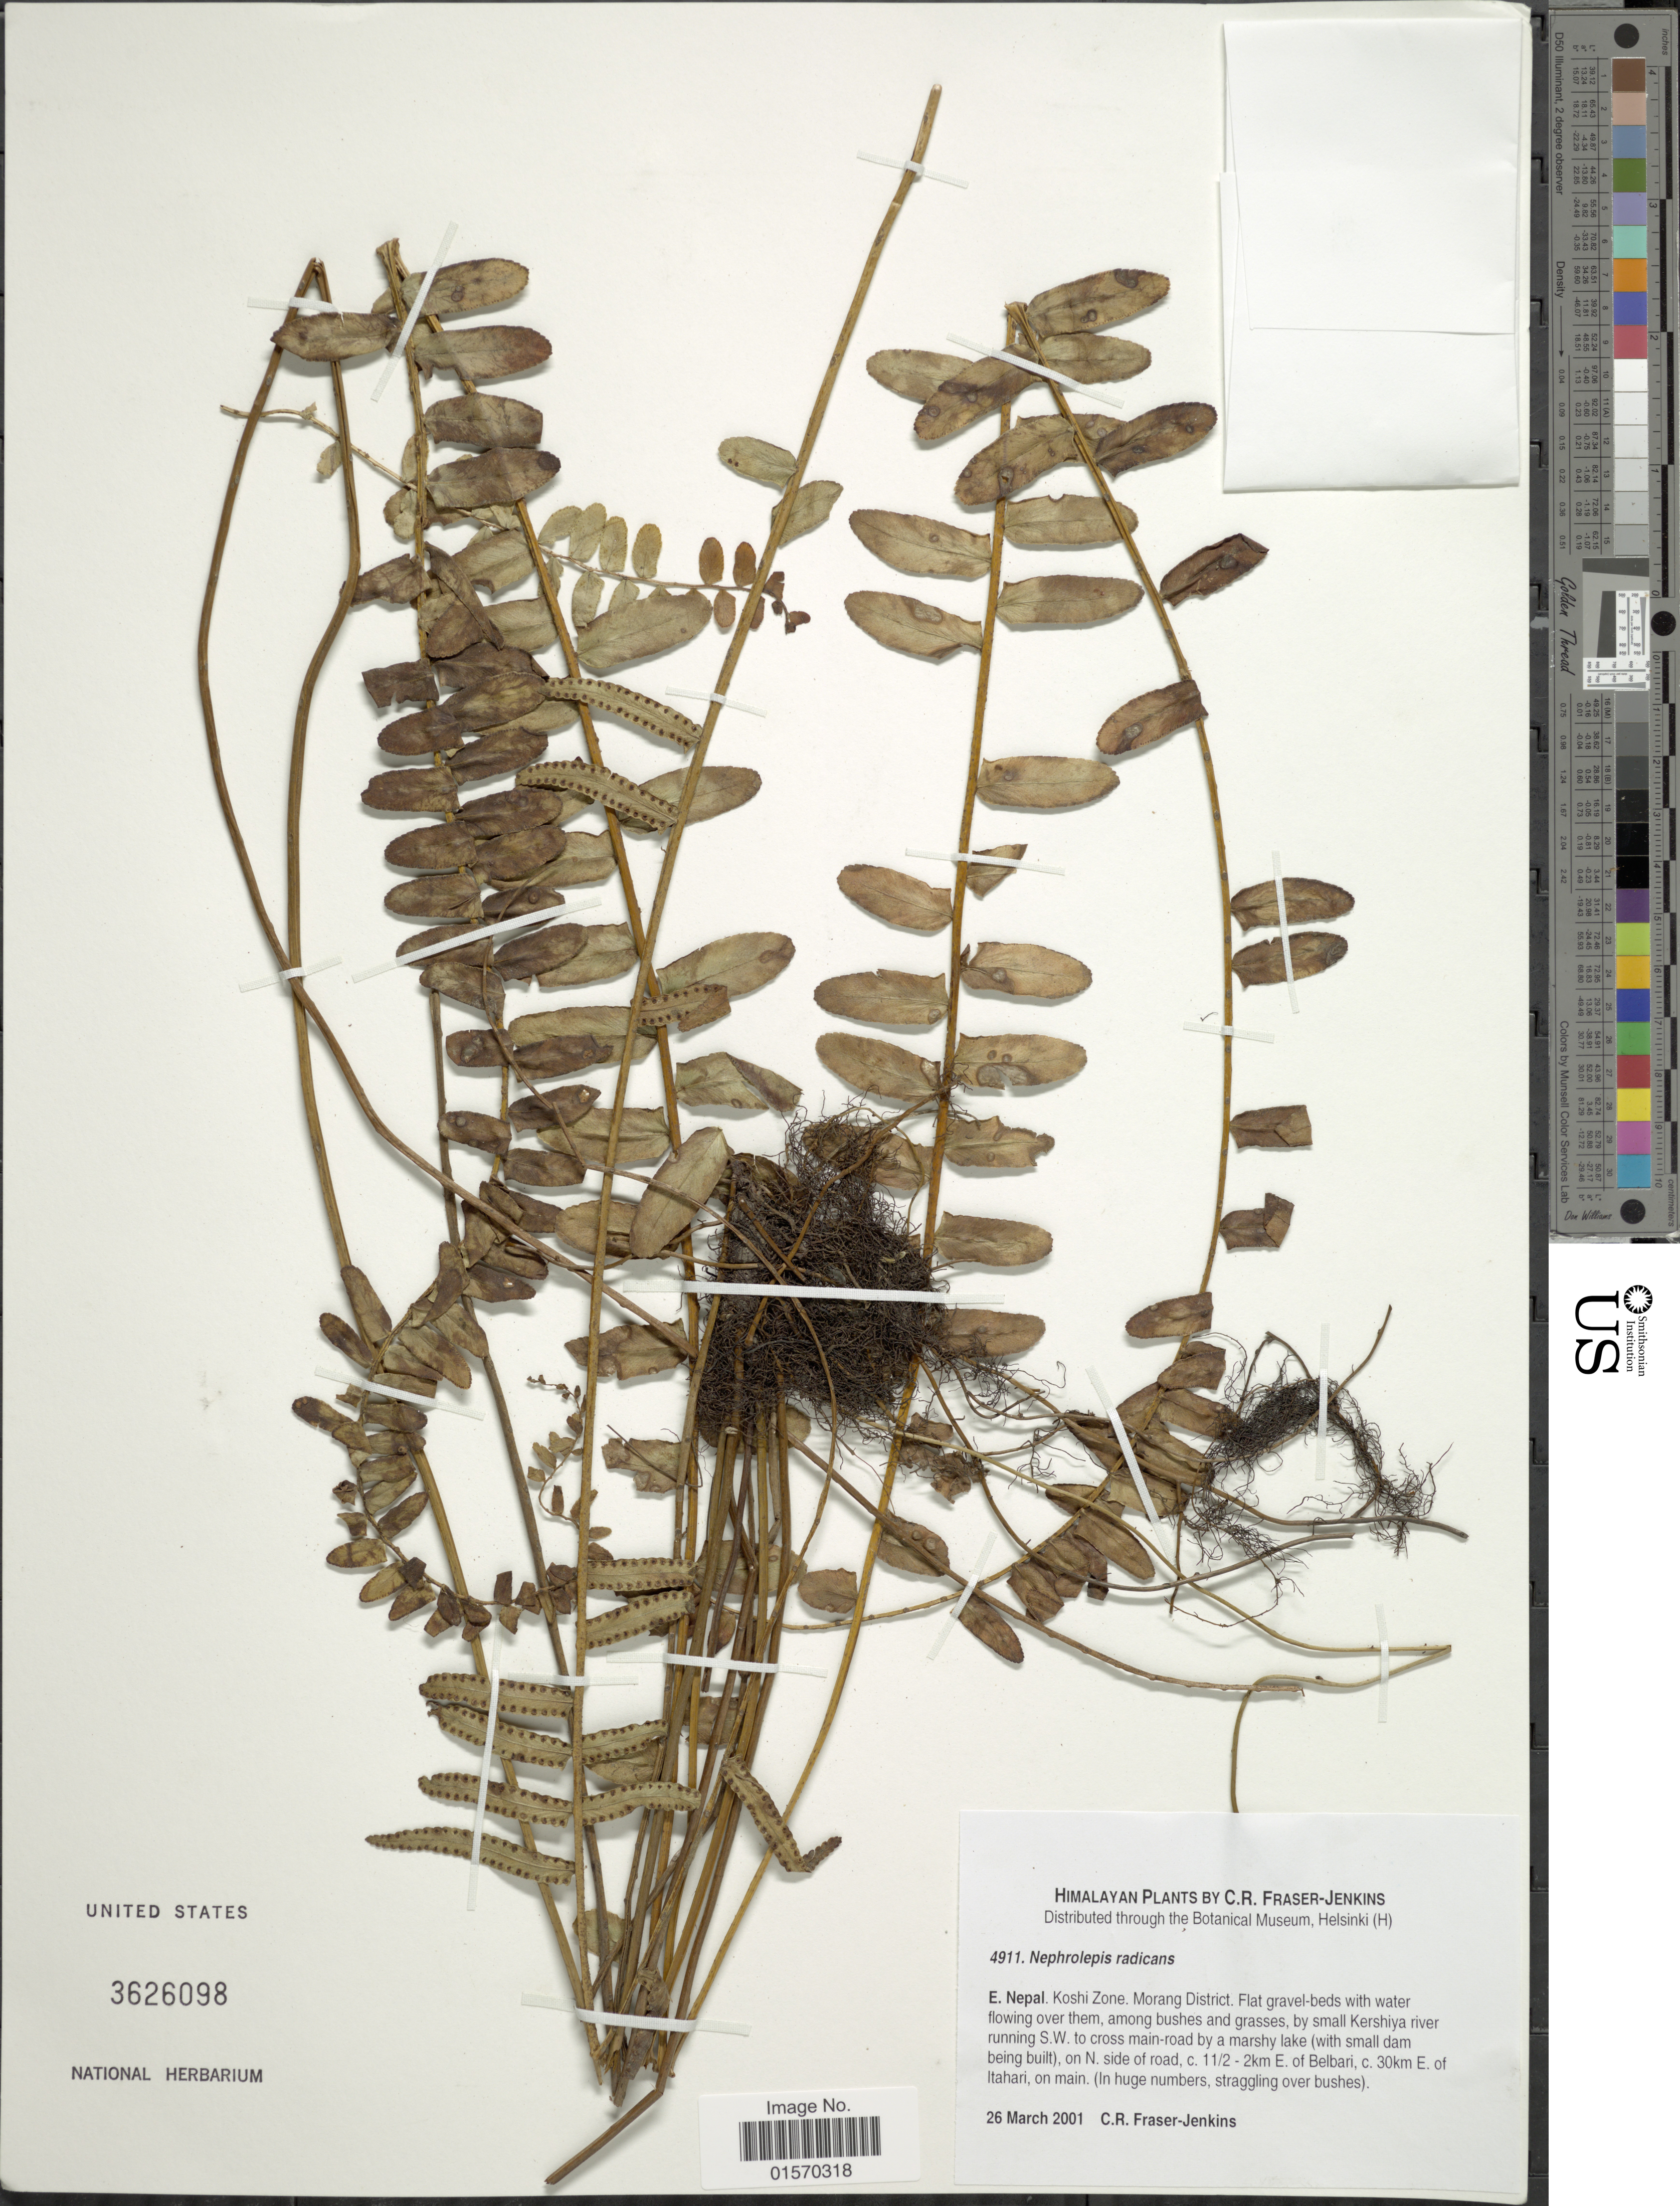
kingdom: Plantae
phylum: Tracheophyta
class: Polypodiopsida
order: Polypodiales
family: Nephrolepidaceae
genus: Nephrolepis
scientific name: Nephrolepis radicans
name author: (Burm.) Kuhn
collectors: C. R. Fraser-Jenkins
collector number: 4911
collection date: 2001-03-26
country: Nepal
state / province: Kosi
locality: Himalayan Plants. E. Nepal. Koshi Zone. Morang District. By small Kershiya river running S.W. to cross main-road by a marshy lake (with small dam being built), on N. side of road, c. 11/2 - 2km E. of Belbari, c. 30km E.of Itahari, on main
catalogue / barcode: US 3626098